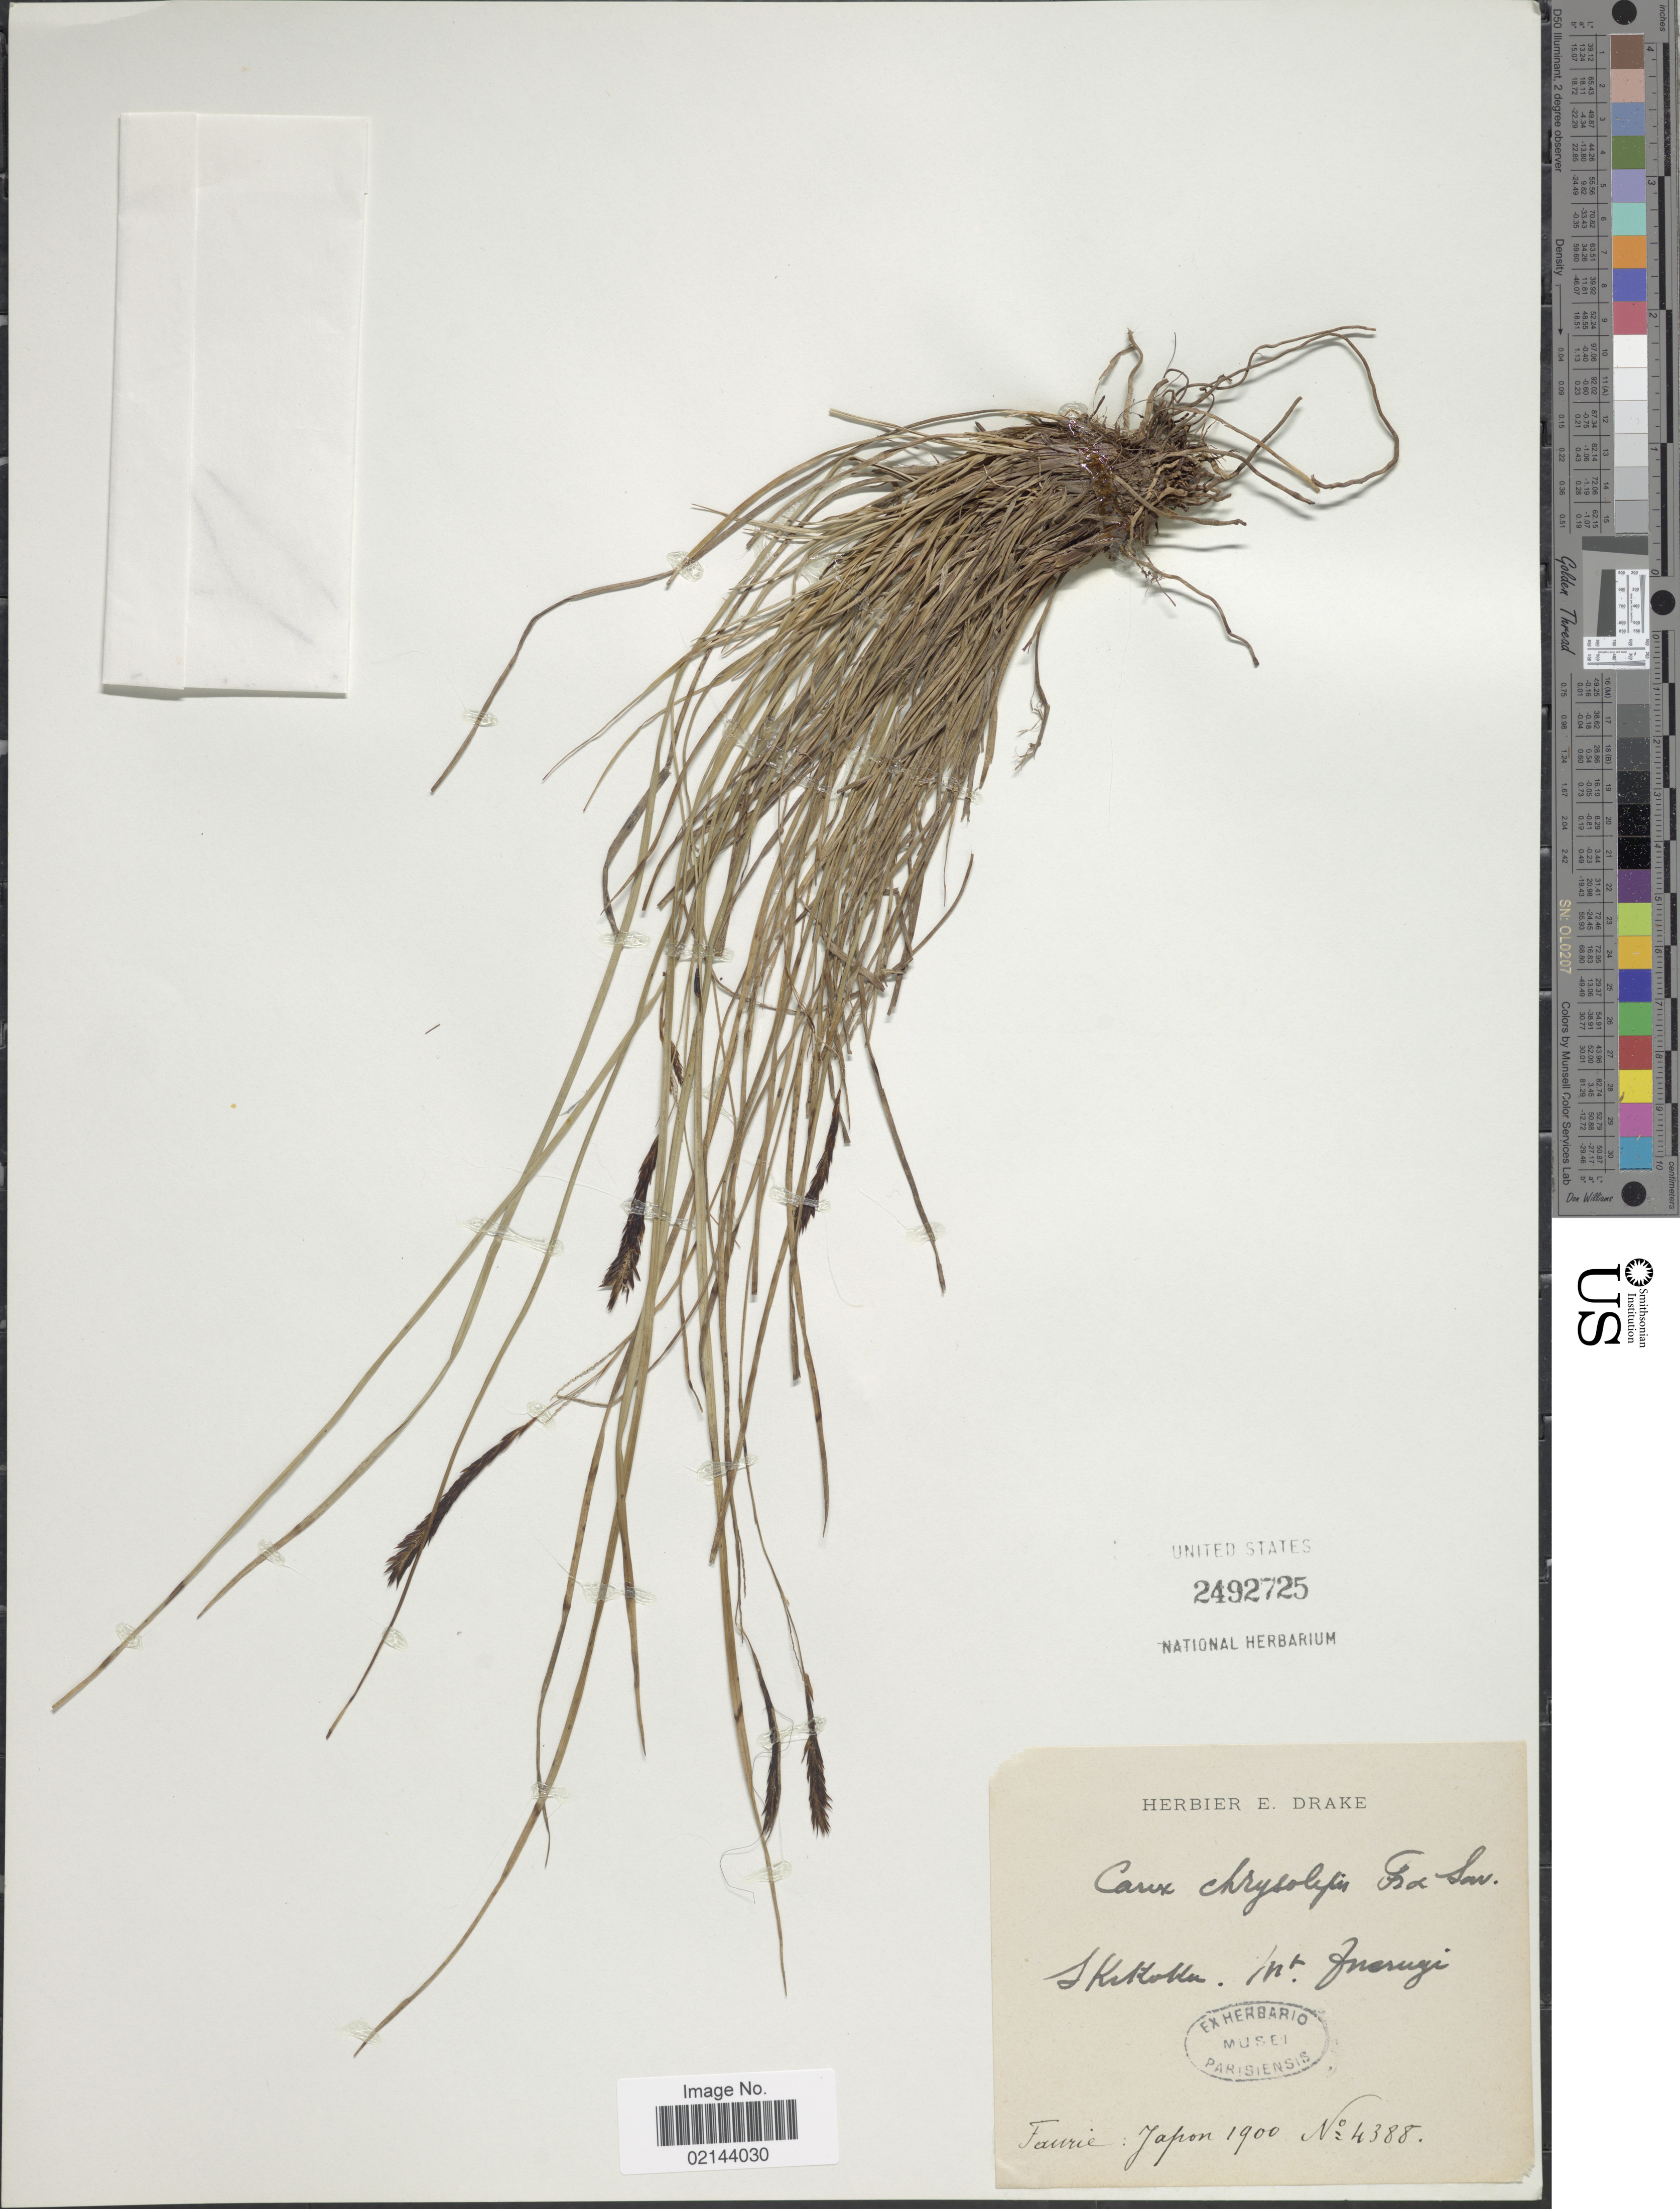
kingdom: Plantae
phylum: Tracheophyta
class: Liliopsida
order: Poales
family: Cyperaceae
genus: Carex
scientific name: Carex chrysolepis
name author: Franch. & Sav.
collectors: -. Faurie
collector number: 4388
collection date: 1900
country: Japan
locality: Shikoku, Mt.Tsurugi.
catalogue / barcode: US 2492725